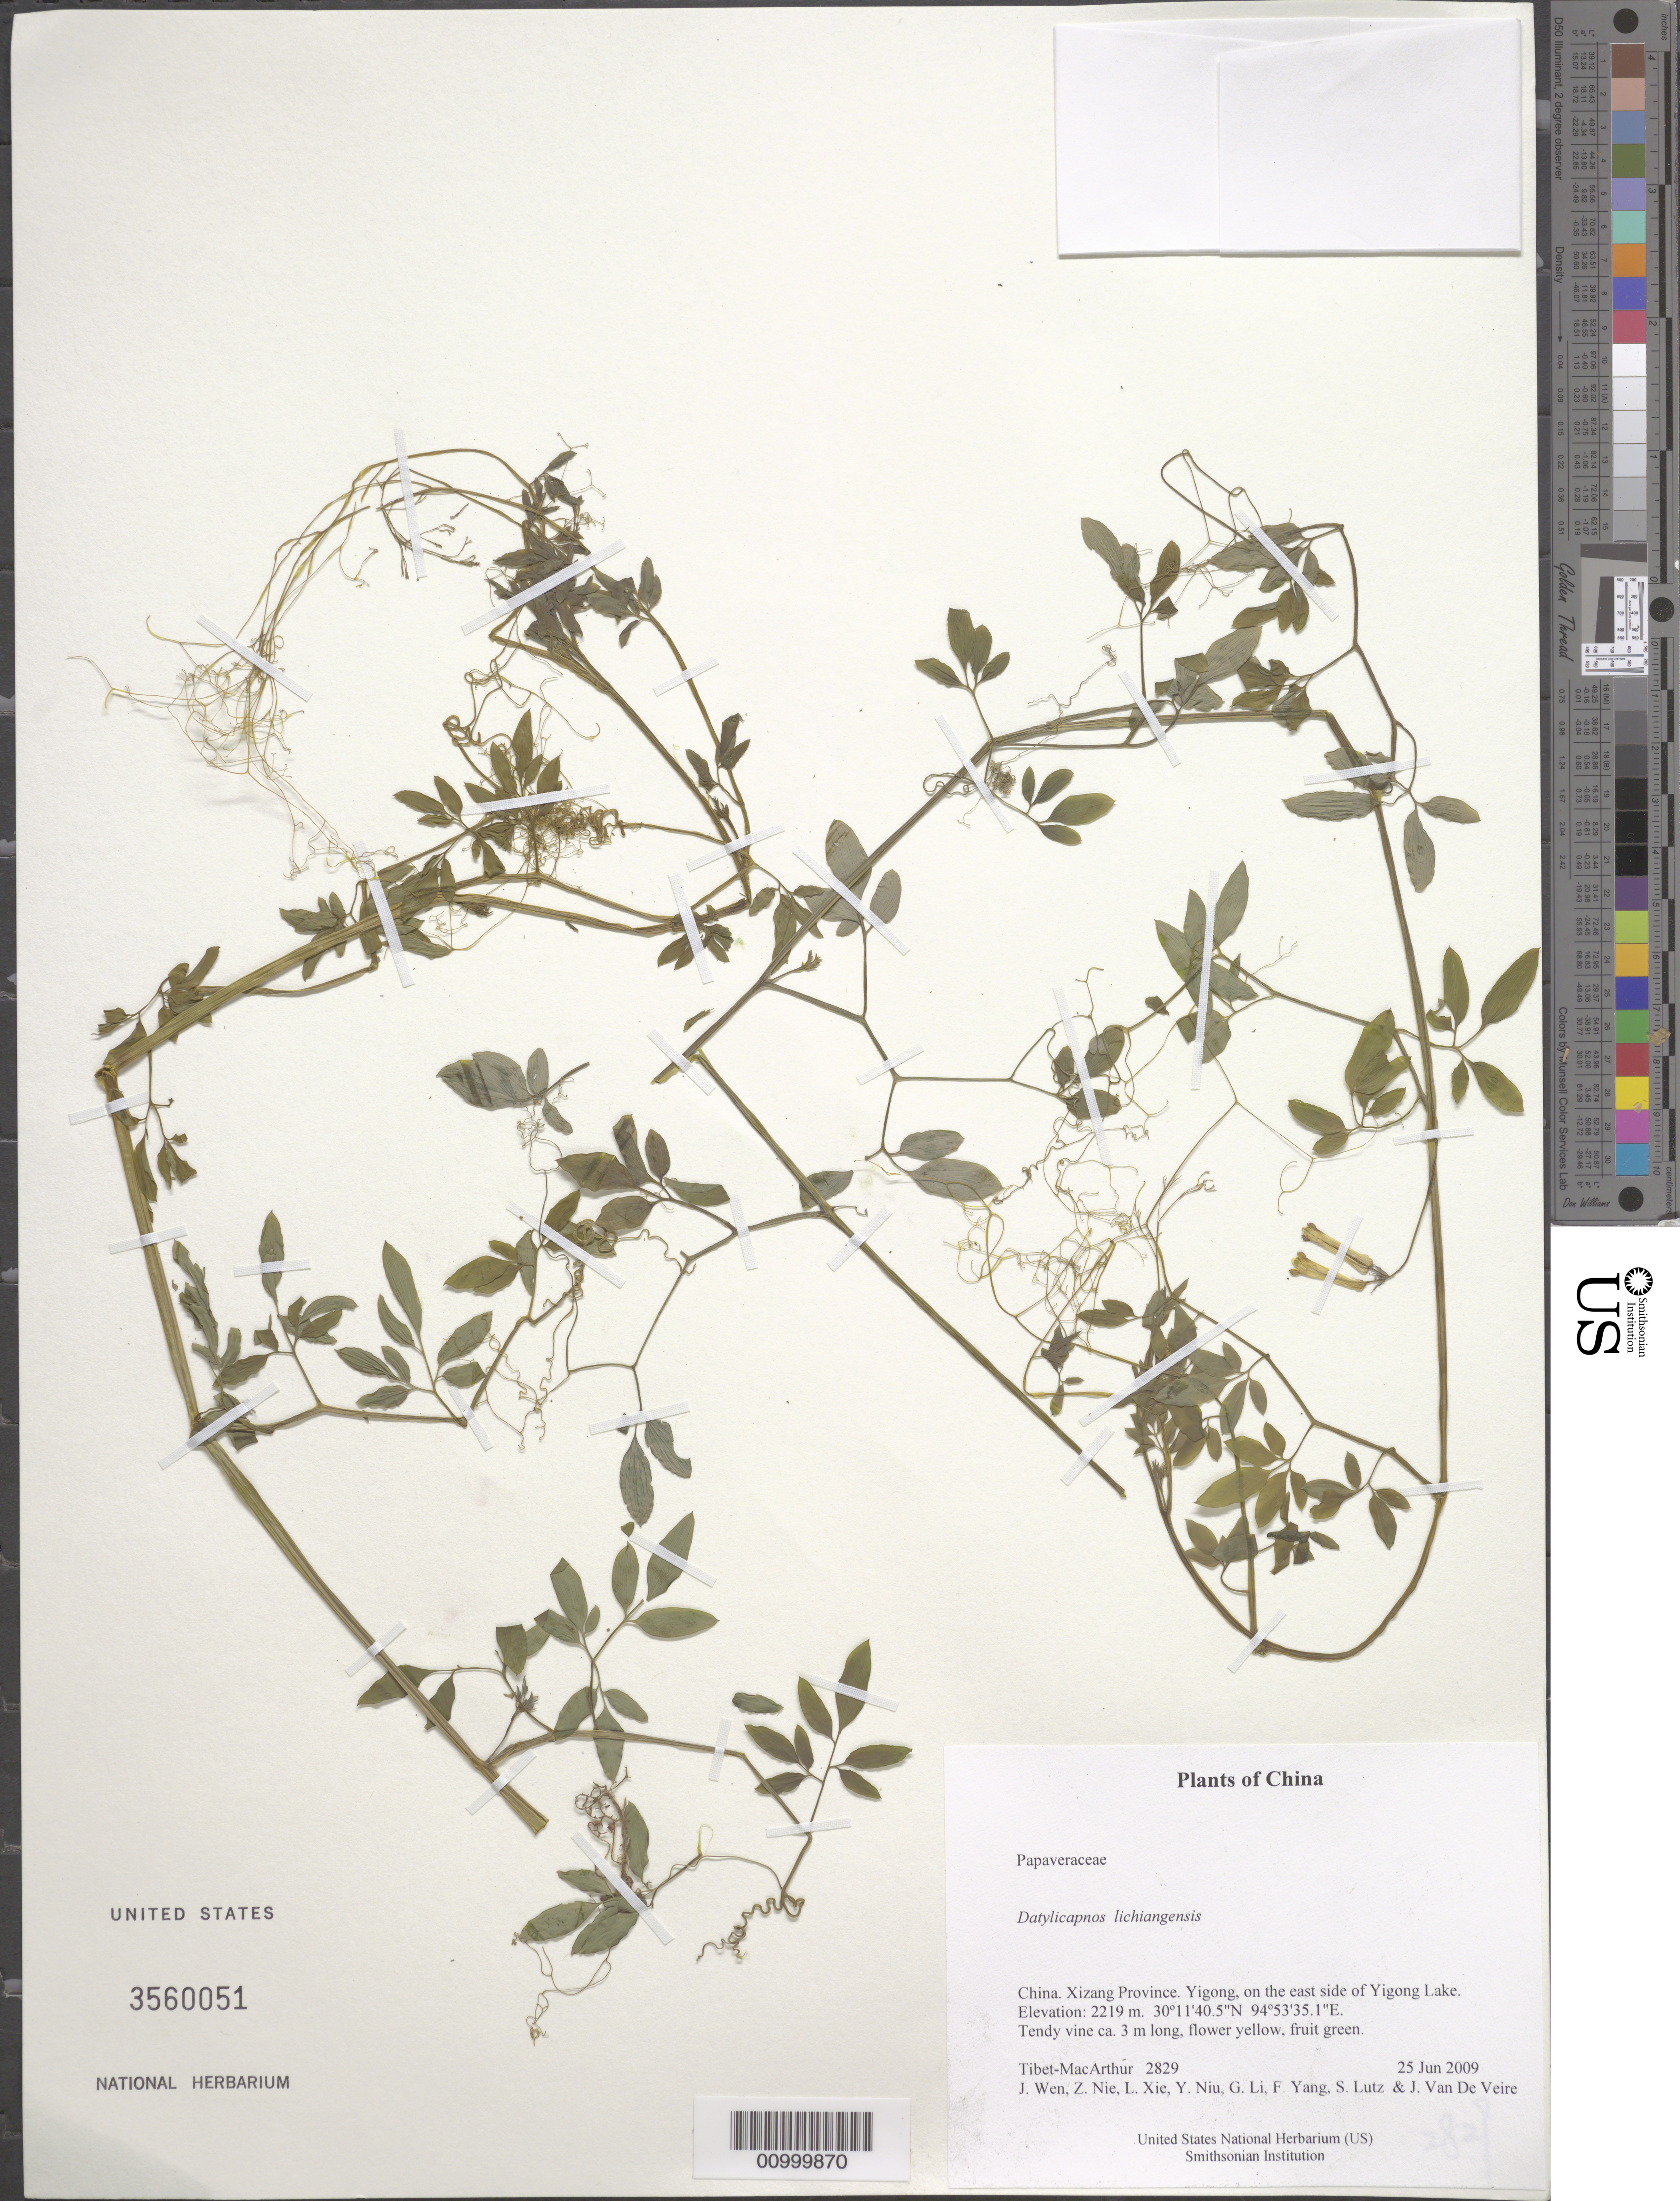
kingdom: Plantae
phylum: Tracheophyta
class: Magnoliopsida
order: Ranunculales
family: Papaveraceae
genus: Dactylicapnos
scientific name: Dactylicapnos lichiangensis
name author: (Fedde) Hand.-Mazz.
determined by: Strong, M. T., (US), Smithsonian Institution - National Museum of Natural History (UNITED STATES)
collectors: Tibet-MacArthur, J. Wen, Z. Nie, L. Xie, Y. Niu, G. Li, F. Yang, S. Lutz & J. Van De Veire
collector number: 2829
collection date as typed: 25 Jun 2009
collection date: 2009-06-25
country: China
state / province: Xizang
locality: Yigong, on the east side of Yigong Lake.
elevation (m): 2219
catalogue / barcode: US 3560051